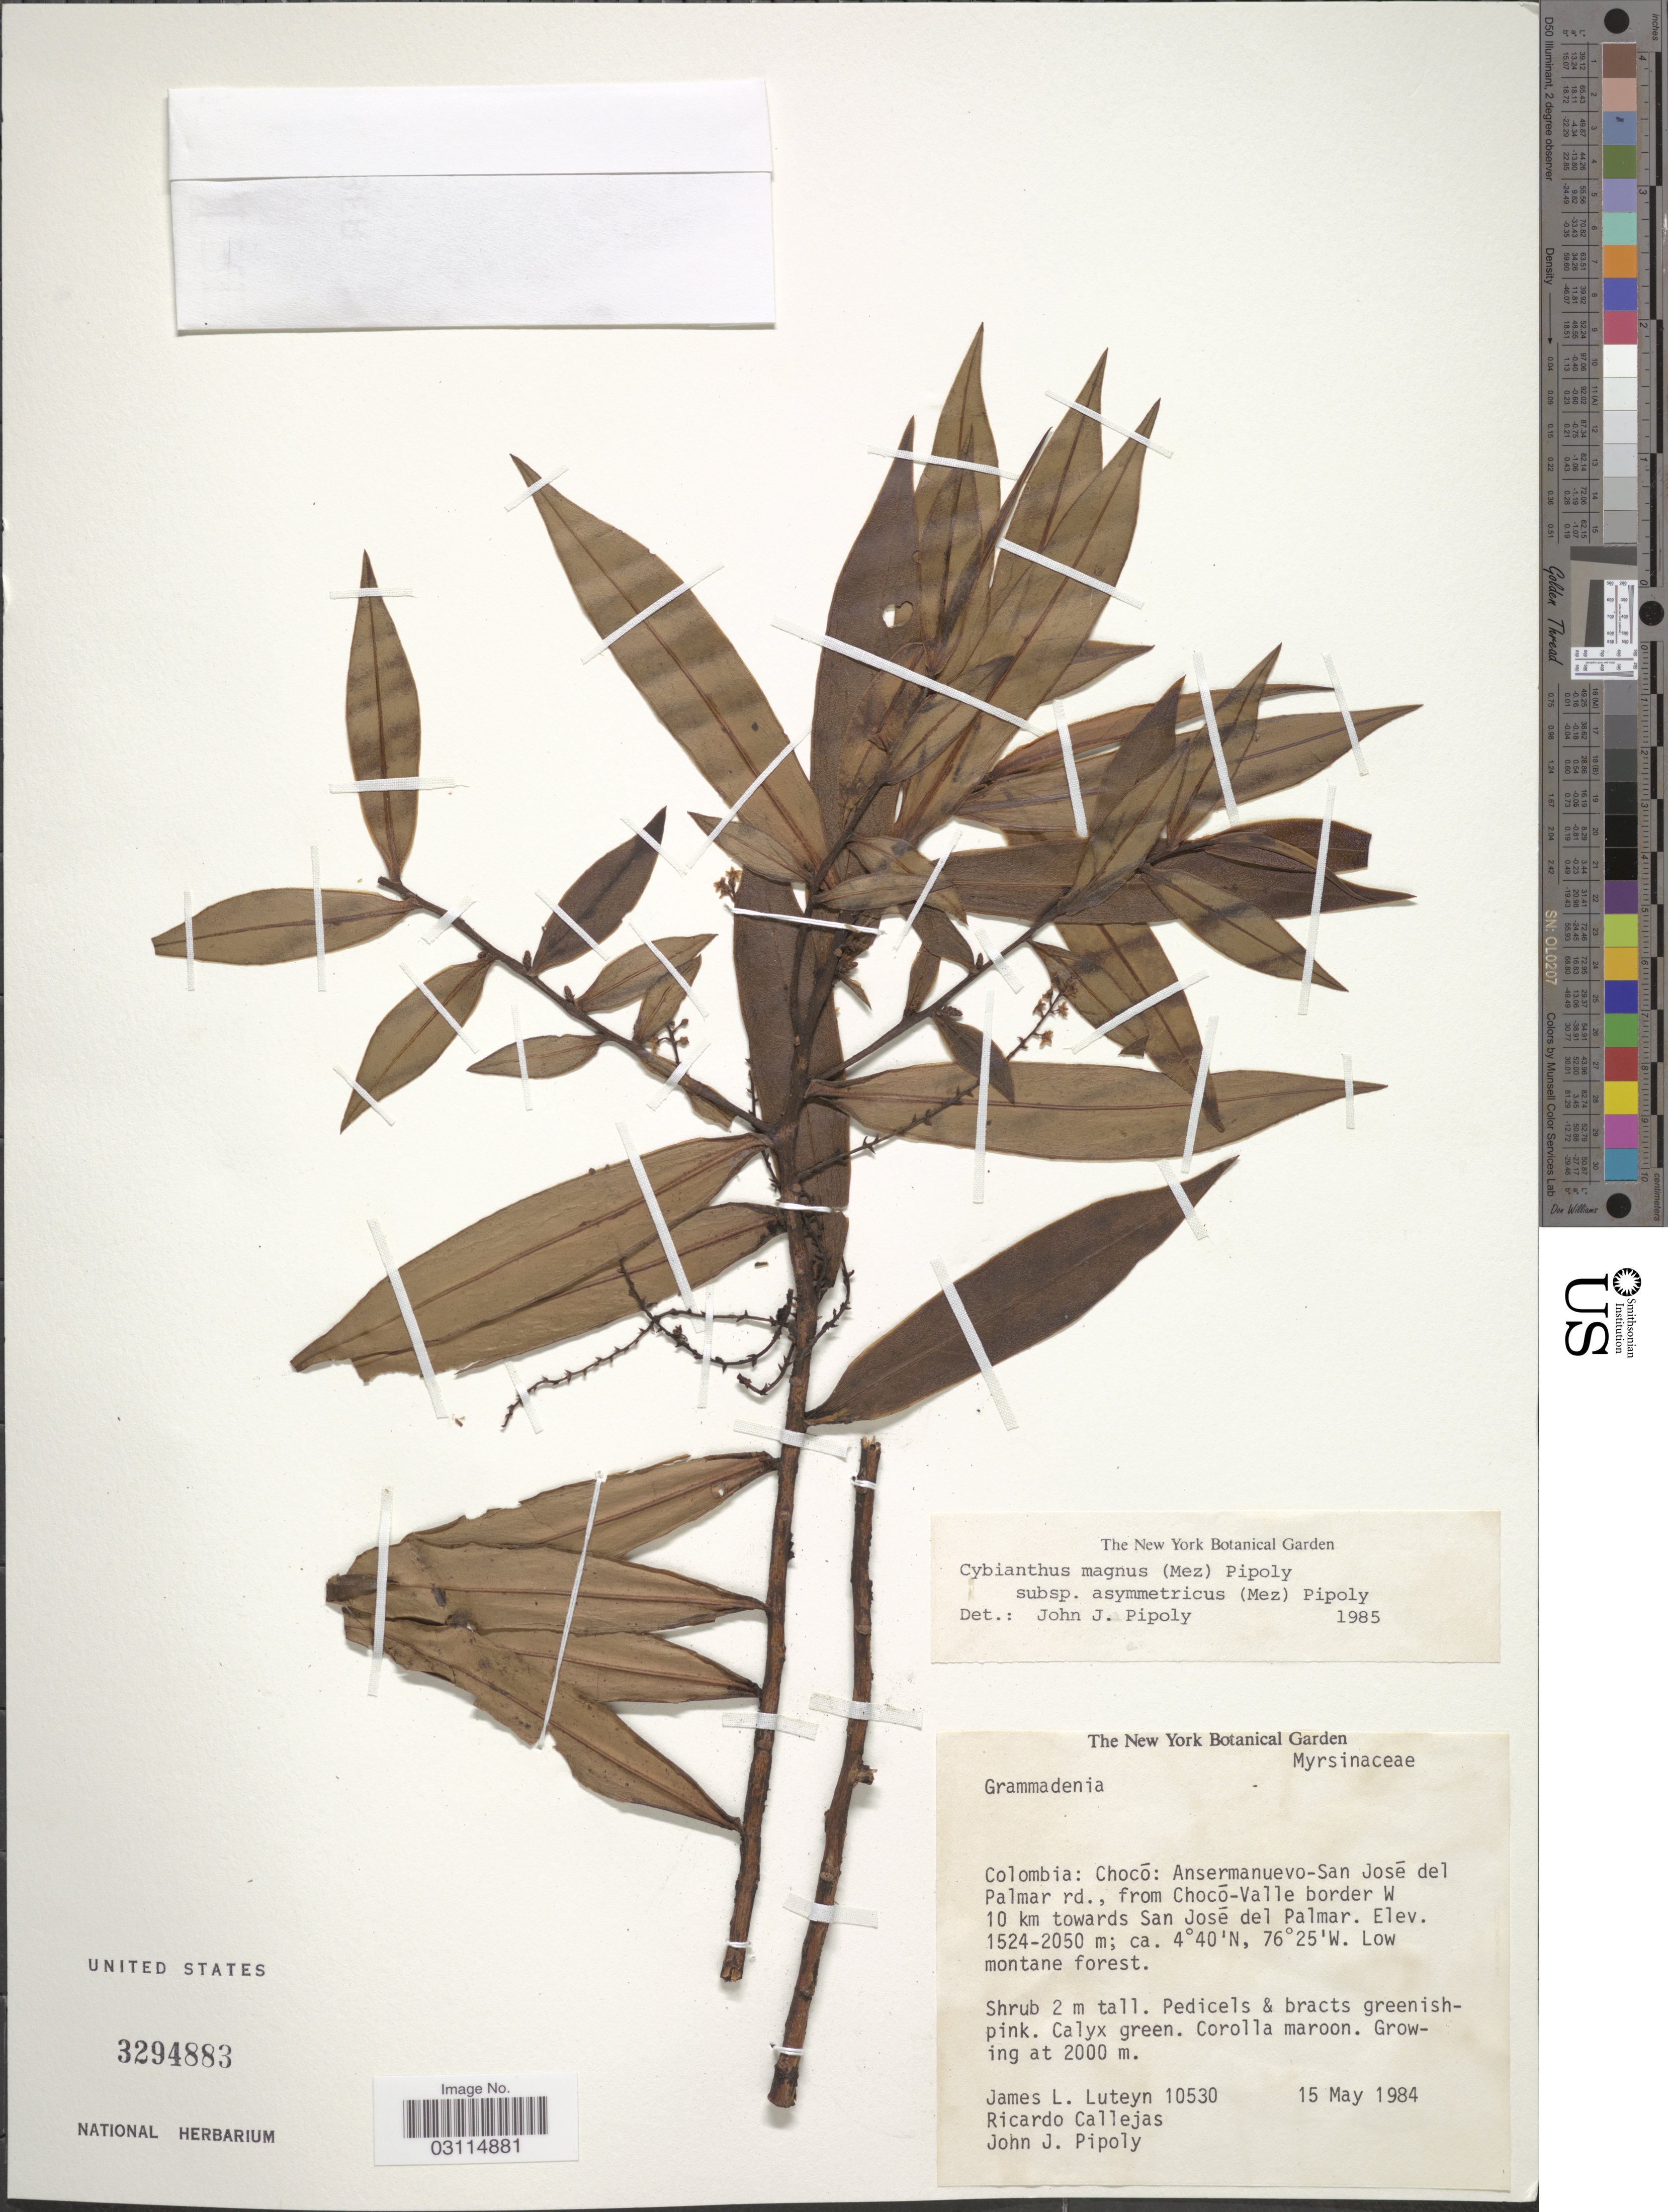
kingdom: Plantae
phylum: Tracheophyta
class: Magnoliopsida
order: Ericales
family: Primulaceae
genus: Cybianthus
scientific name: Cybianthus magnus subsp. asymmetricus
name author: (Mez) Pipoly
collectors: J. Luteyn, R. Callejas & J. J. Pipoly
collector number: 10530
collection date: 1984-05-15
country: Colombia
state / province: Chocó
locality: Ansermanuevo-San José del Palmar rd., from Chocó-Valle border W 10 km towards San José del Palmar.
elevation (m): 2000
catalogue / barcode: US 3294883